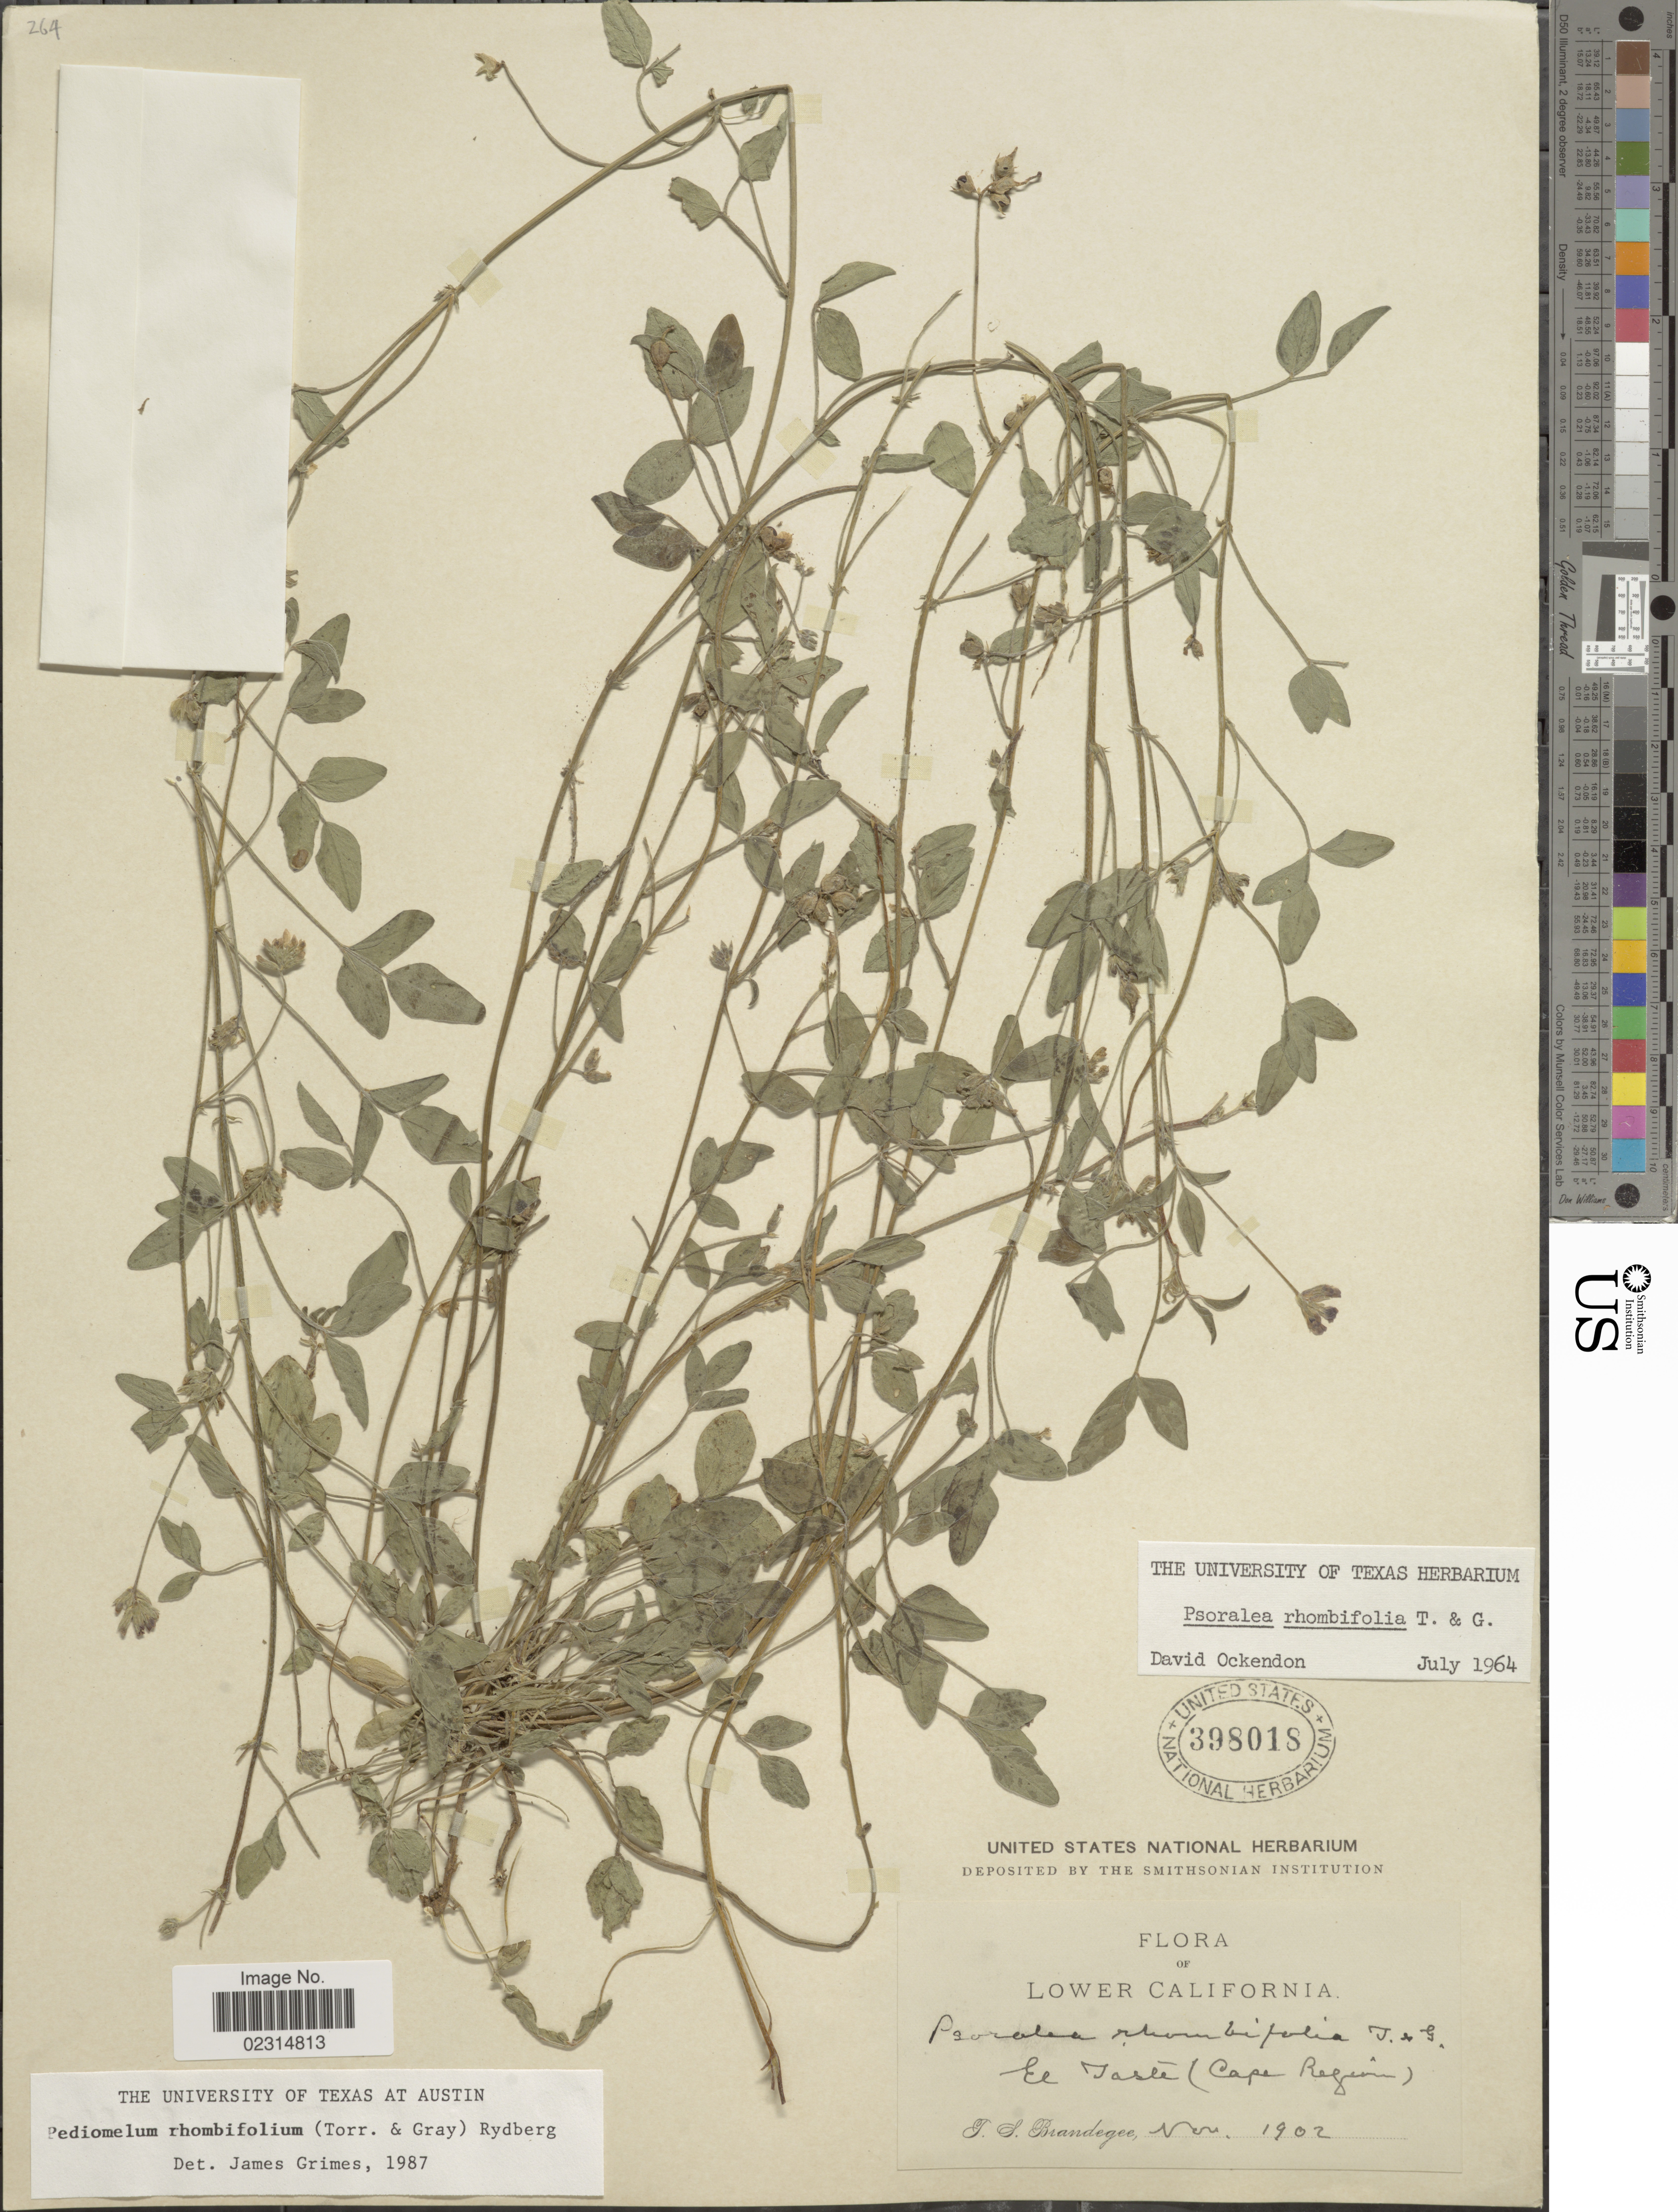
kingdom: Plantae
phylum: Tracheophyta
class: Magnoliopsida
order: Fabales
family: Fabaceae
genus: Pediomelum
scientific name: Pediomelum rhombifolium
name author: (Torr. & A. Gray) Rydb.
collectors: T. S. Brandegee (herbarium)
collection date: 1902-11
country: Mexico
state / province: Baja California Sur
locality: Lower California, El Tasle (Cape Region)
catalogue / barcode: US 398018